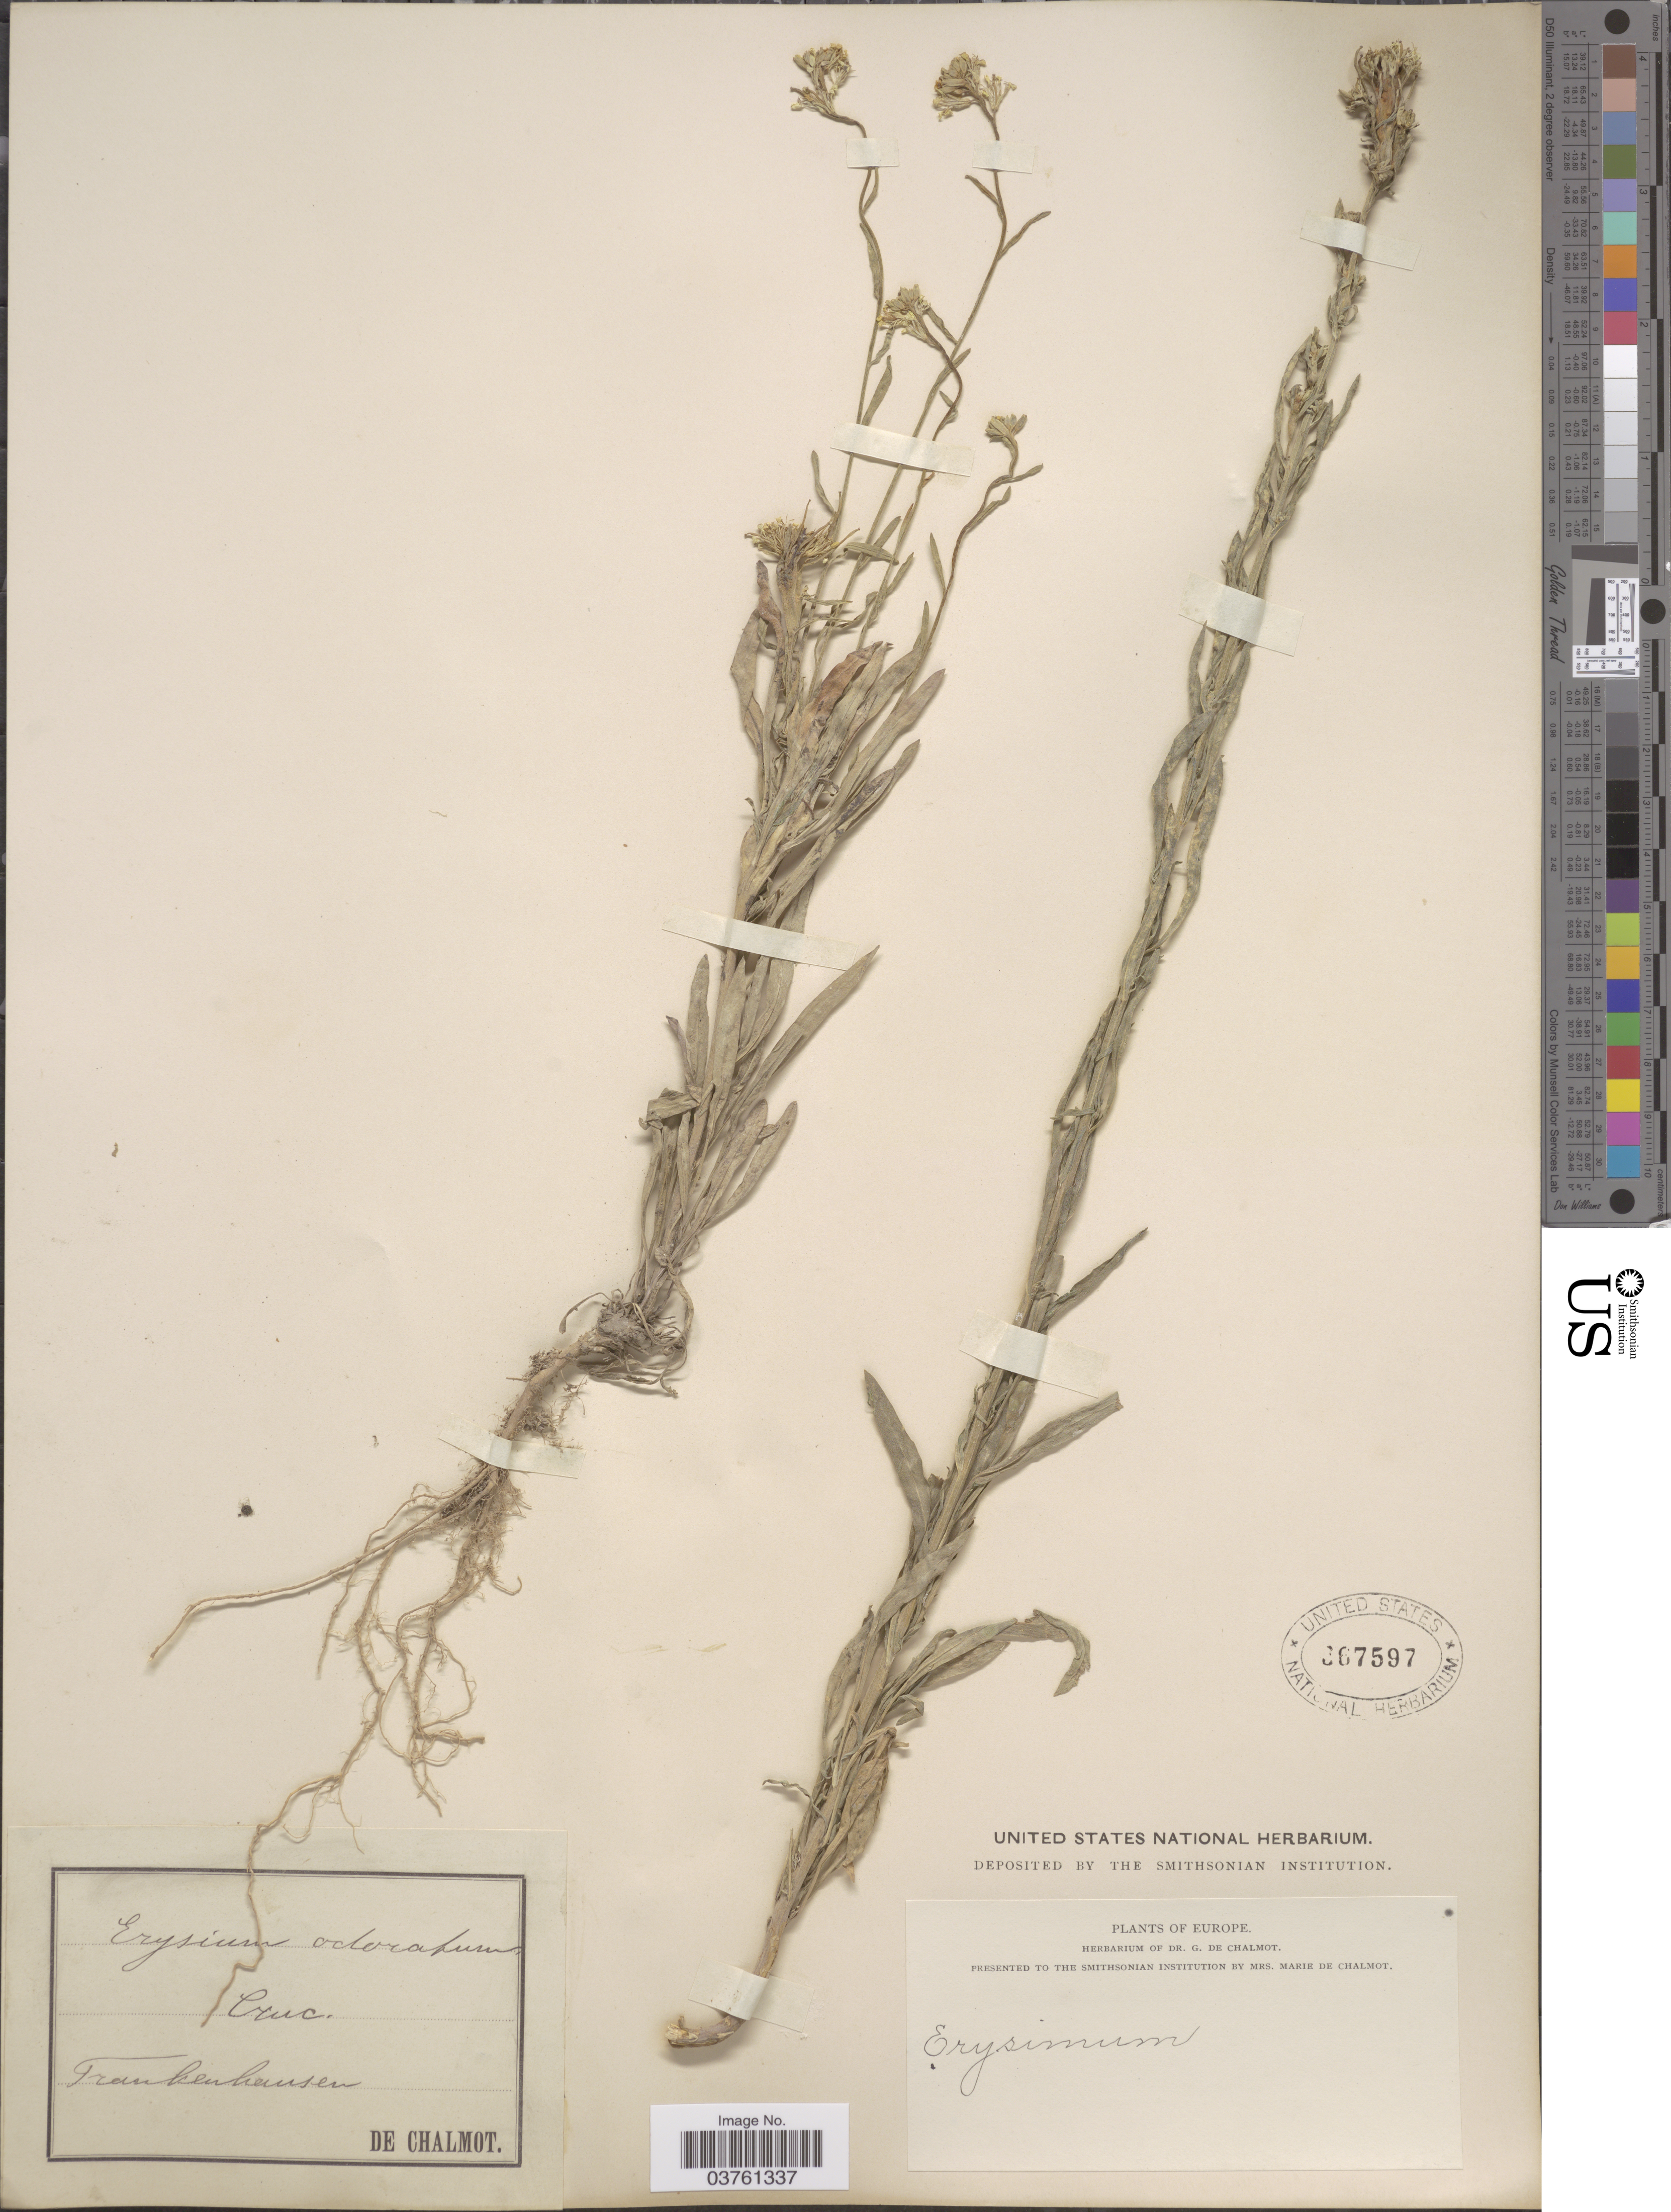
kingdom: Plantae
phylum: Tracheophyta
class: Magnoliopsida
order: Brassicales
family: Brassicaceae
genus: Erysimum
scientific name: Erysimum odoratum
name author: Ehrh.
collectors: G. de Chalmot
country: Germany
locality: Frankenhausen. Europe.